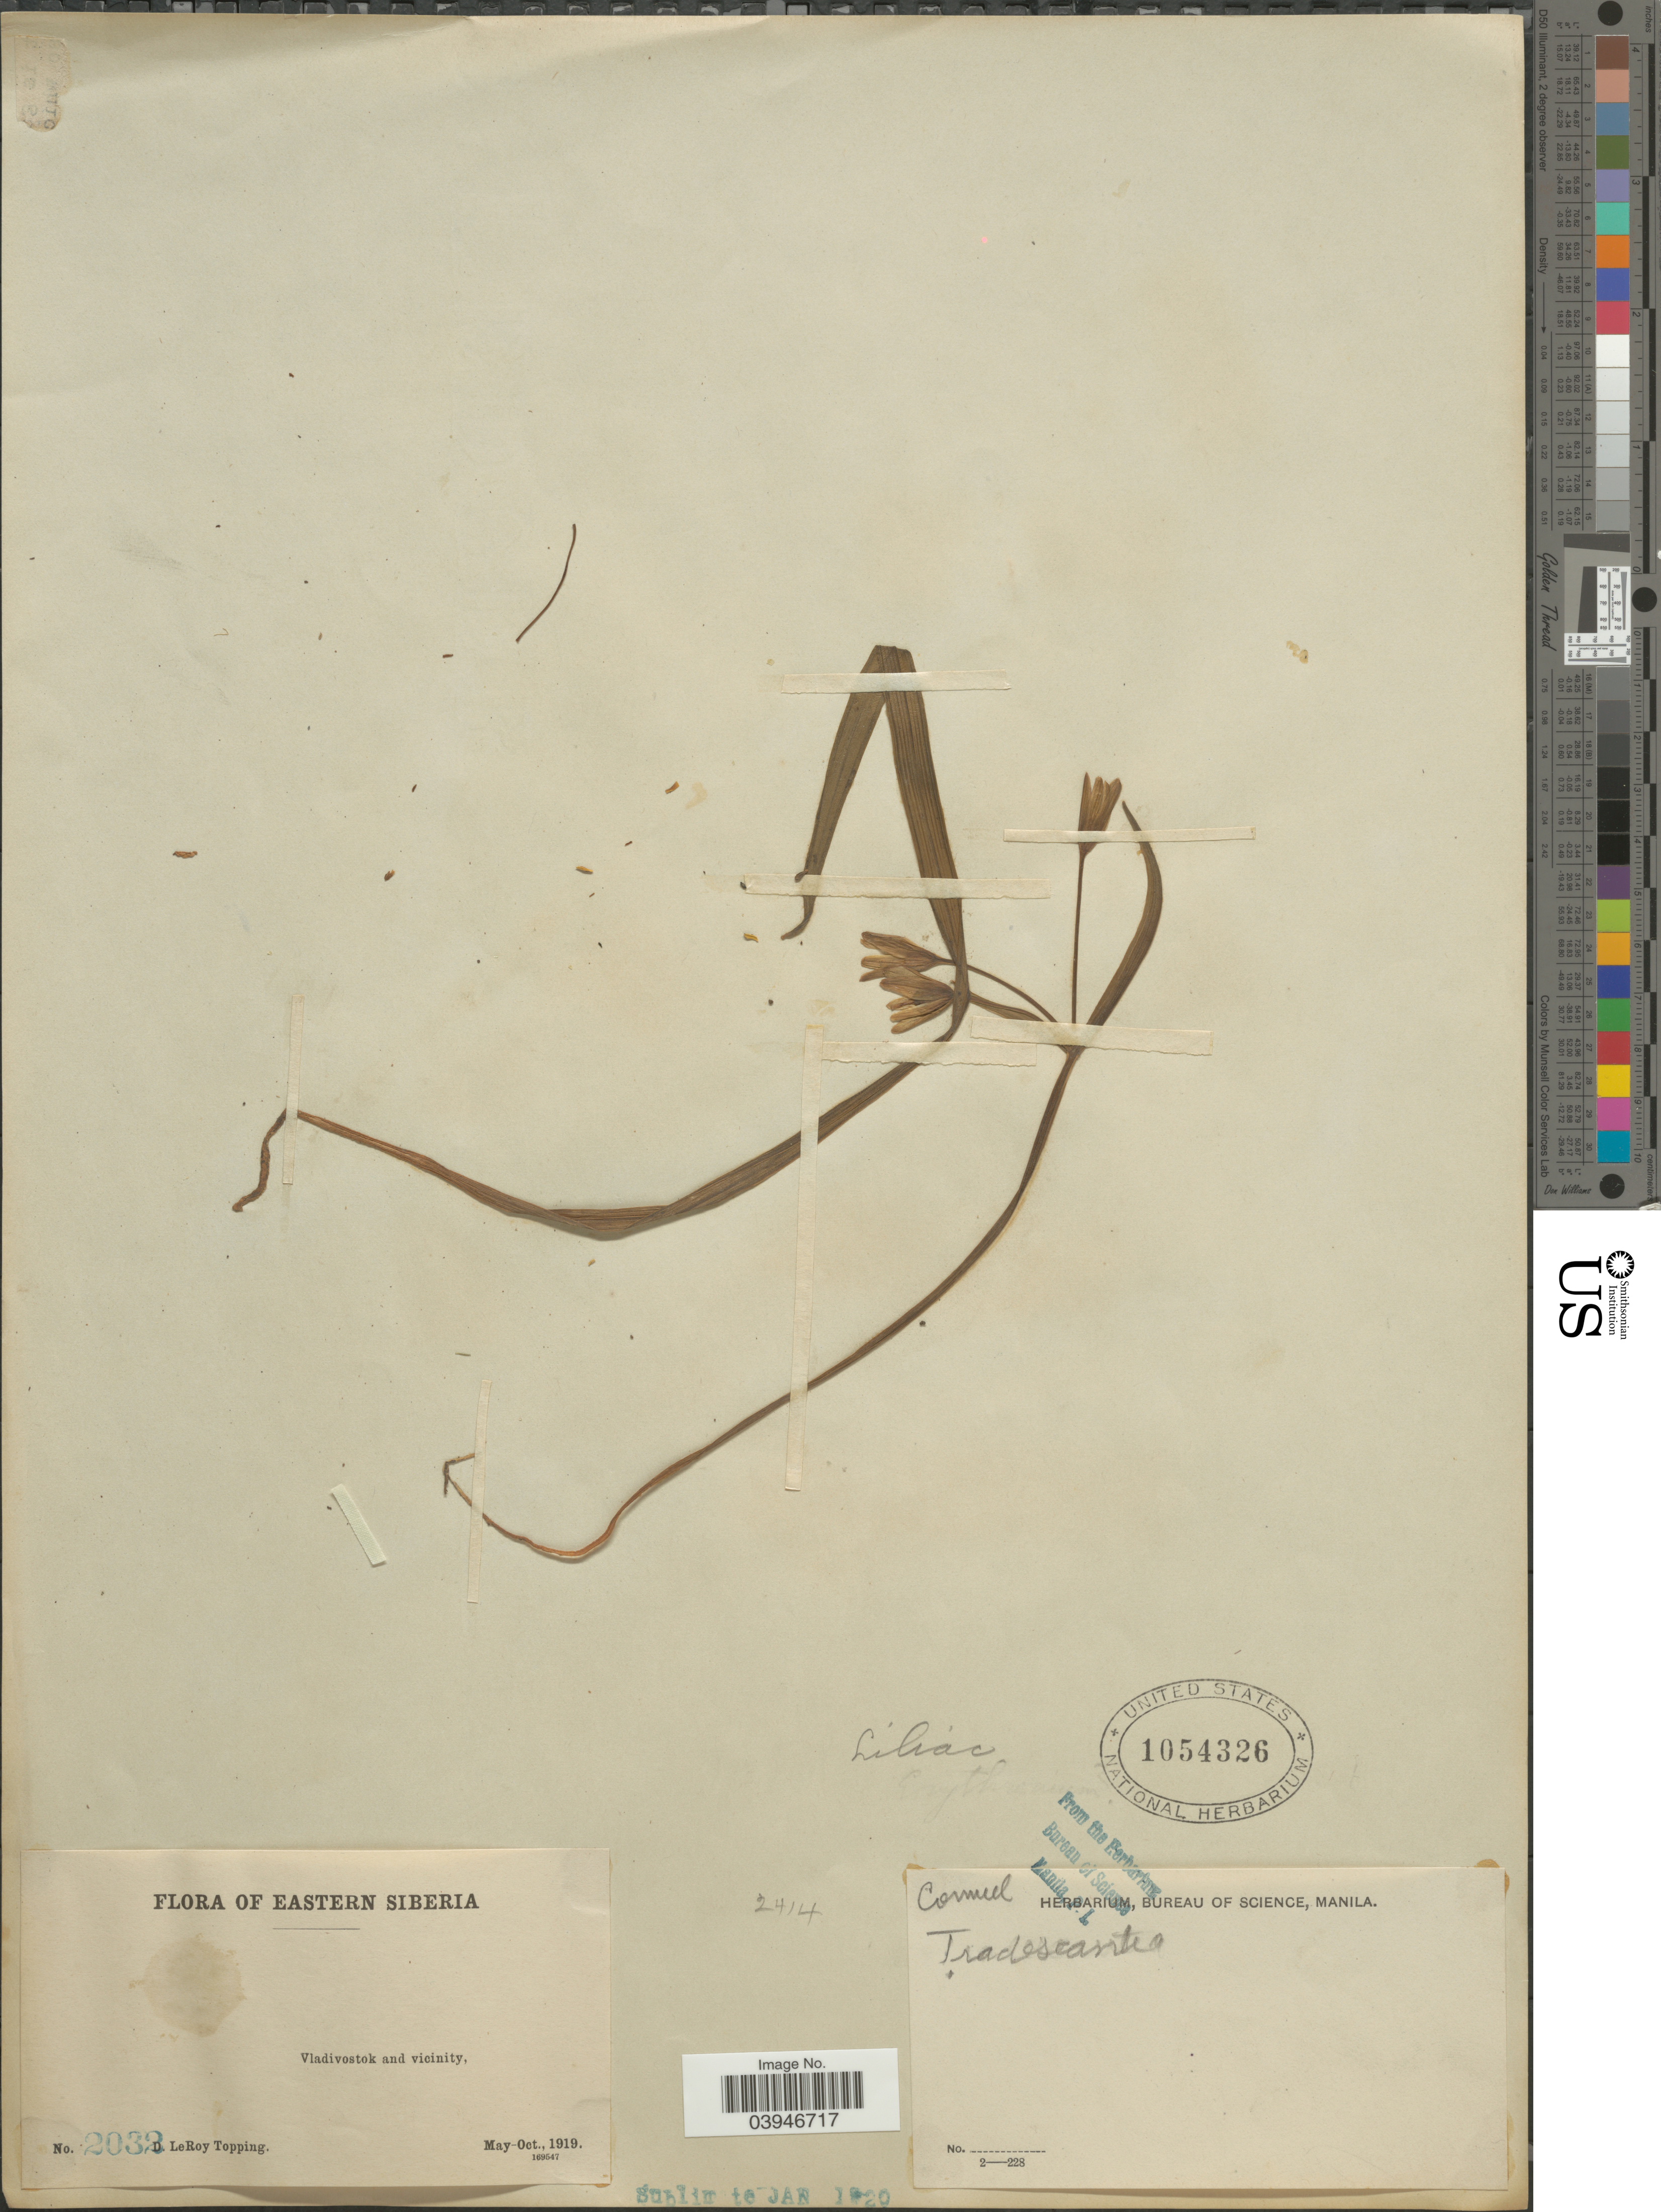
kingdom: Plantae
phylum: Tracheophyta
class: Liliopsida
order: Liliales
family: Liliaceae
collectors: D. L. Topping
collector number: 2032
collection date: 1919-05/1919-10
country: Russian Federation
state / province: Primorsky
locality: Eastern Siberia. Vladivostok and vicinity.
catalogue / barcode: US 1054326